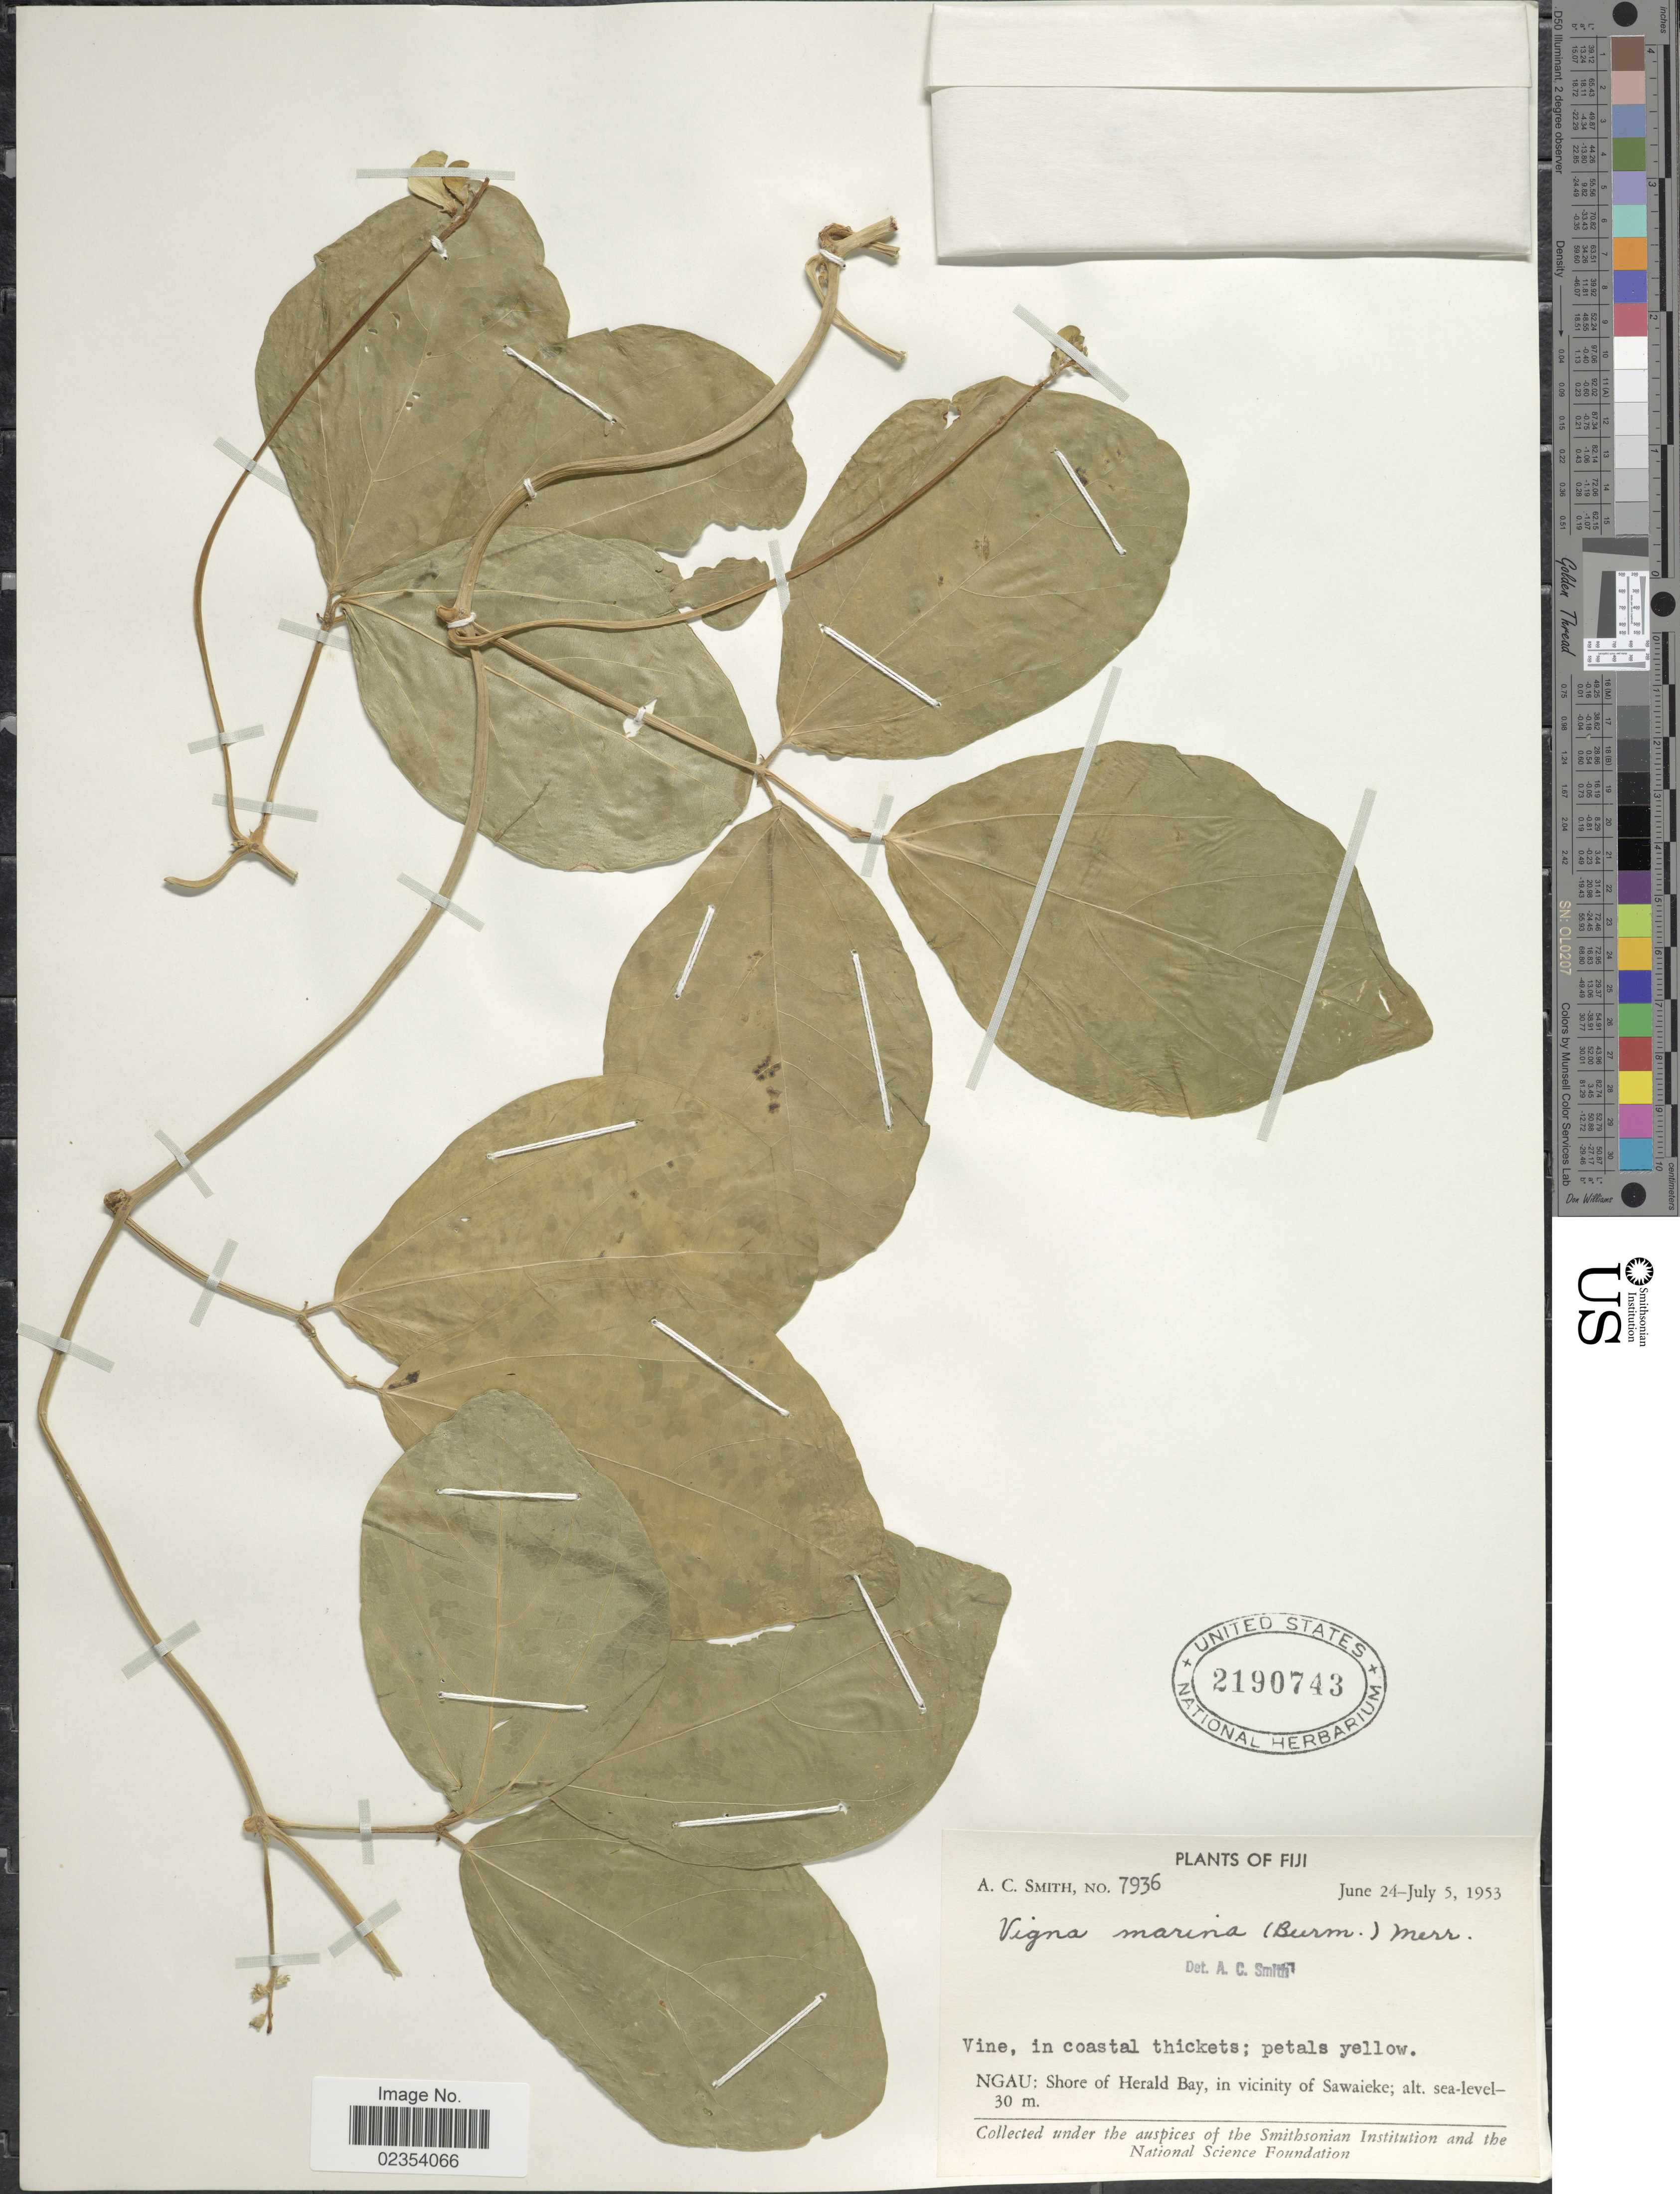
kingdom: Plantae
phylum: Tracheophyta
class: Magnoliopsida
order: Fabales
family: Fabaceae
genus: Vigna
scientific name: Vigna marina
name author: (Burm.) Merr.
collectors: A. C. Smith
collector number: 7936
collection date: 1953-06-24/1953-07-05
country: Fiji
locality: Ngau: Shore of Herald Bay, in vicinity of Sawaieke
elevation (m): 30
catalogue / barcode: US 2190743